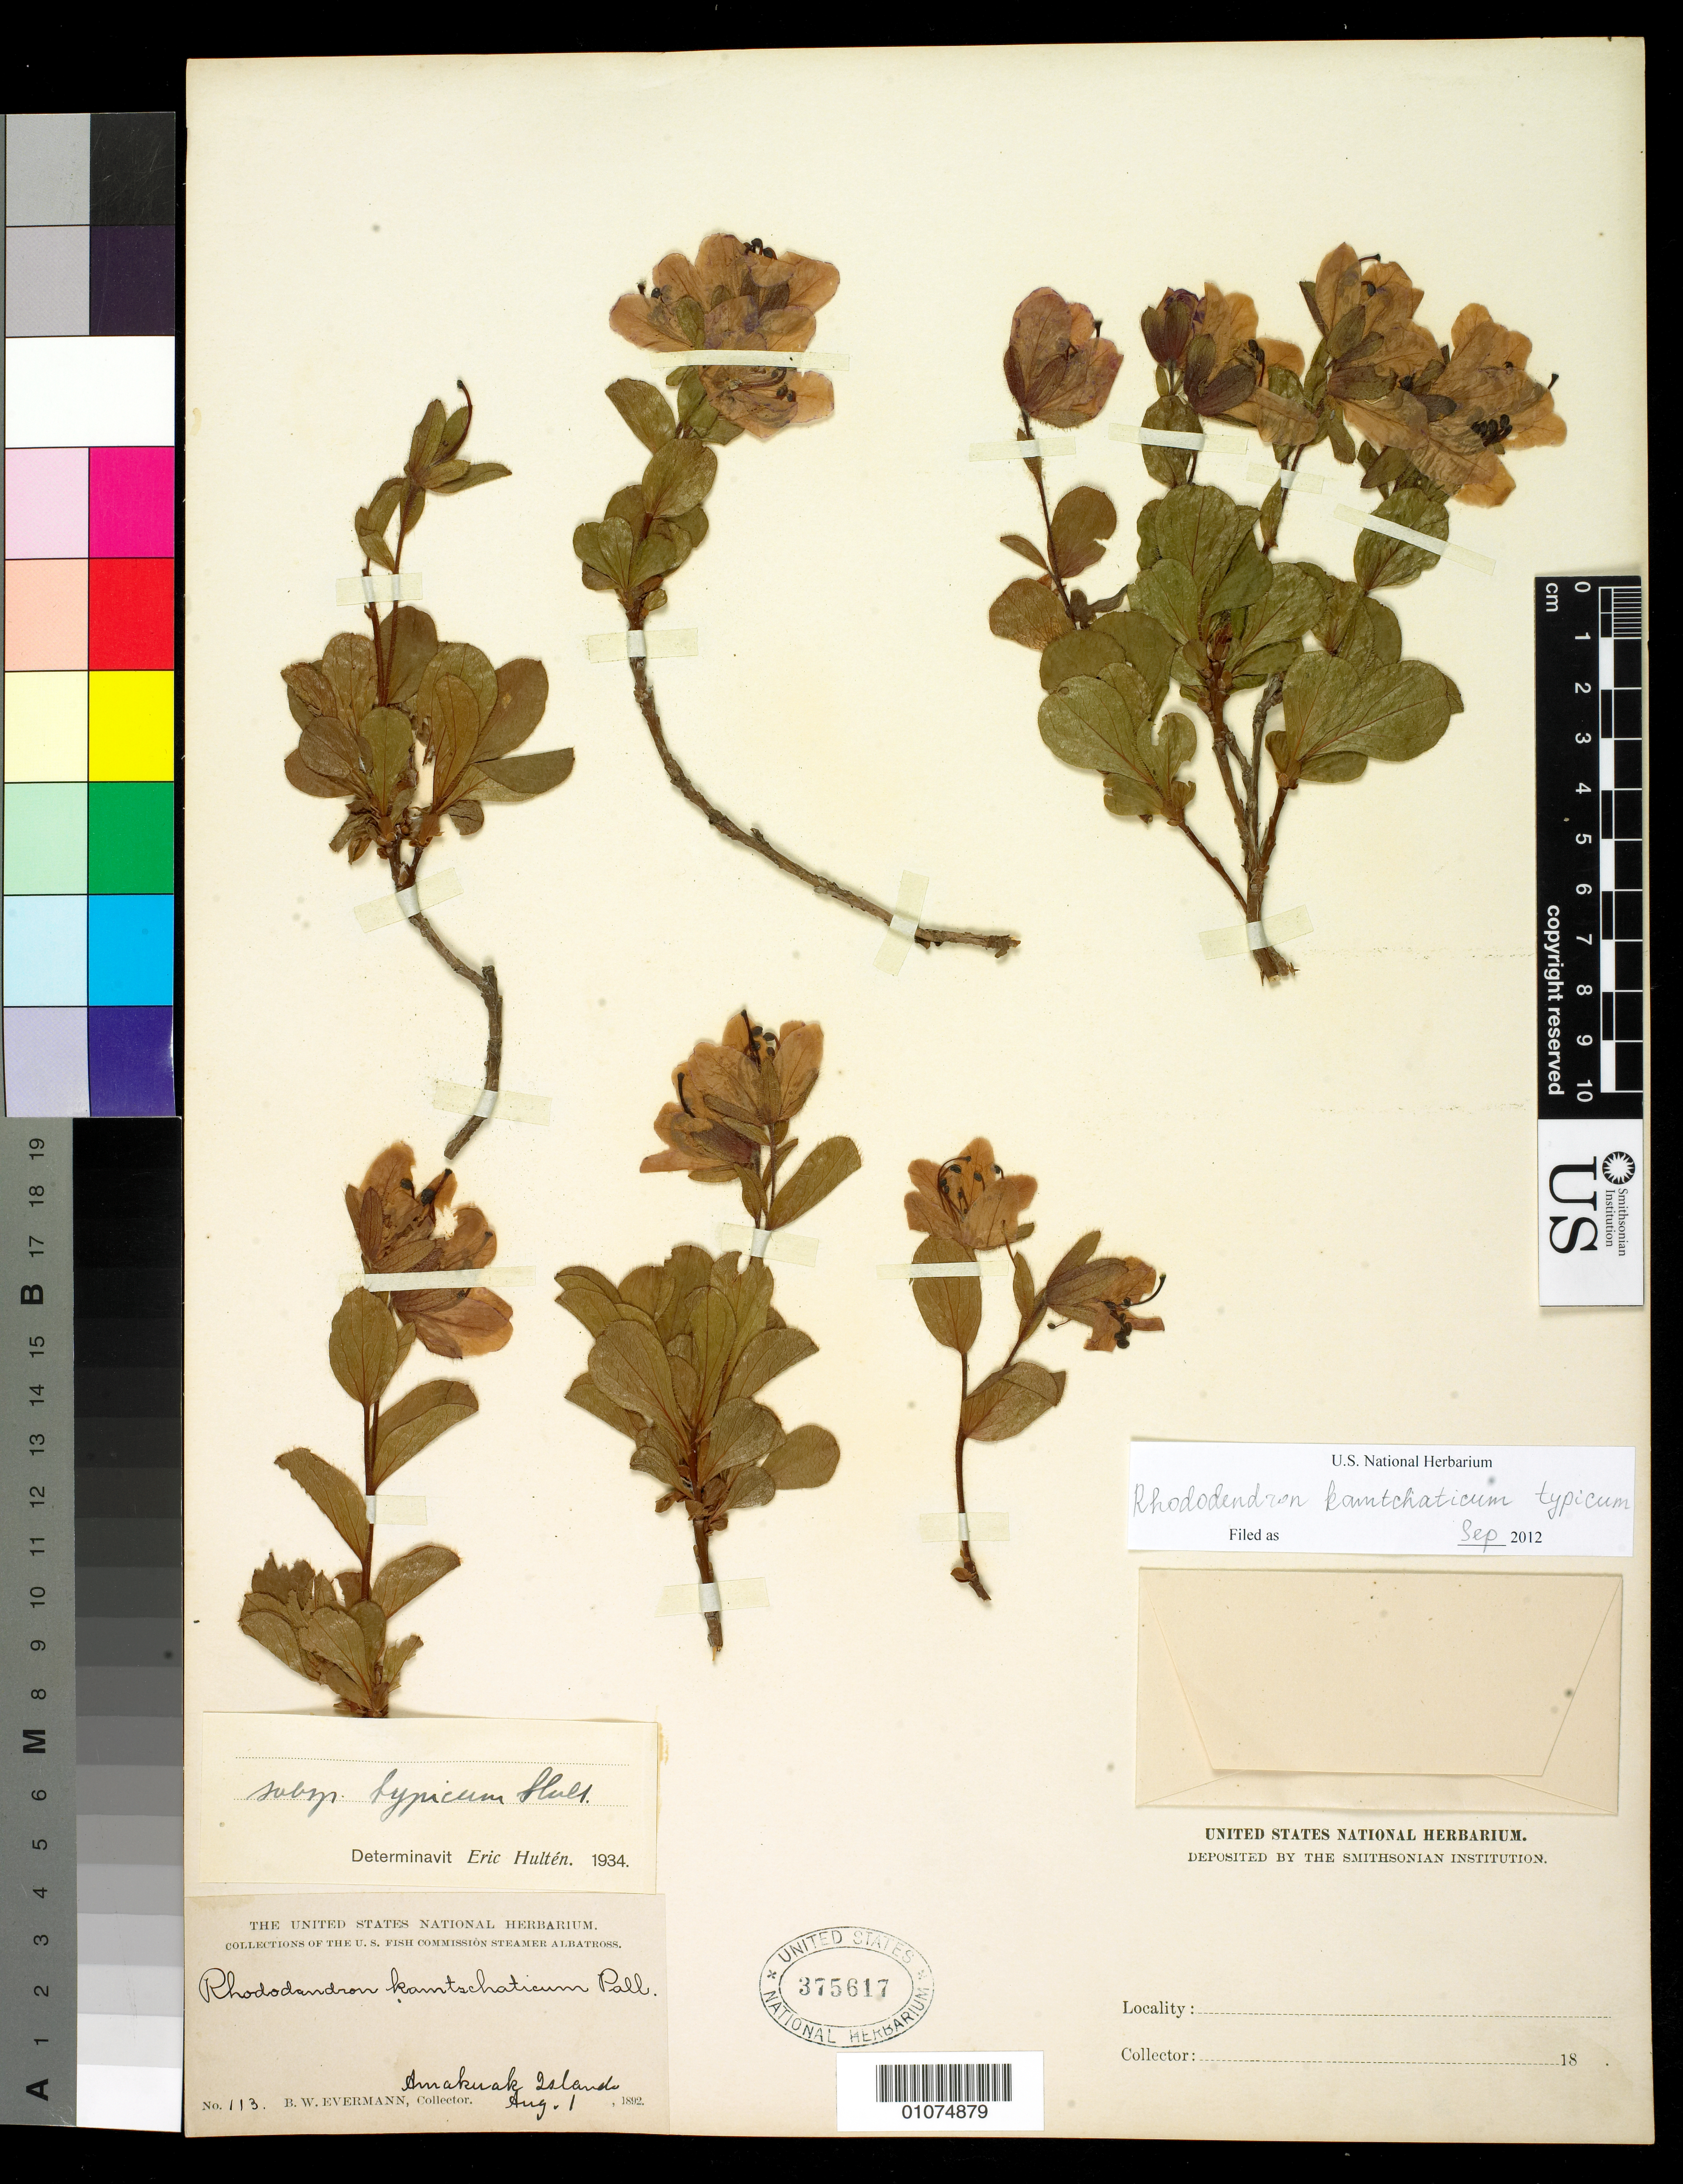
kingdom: Plantae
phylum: Tracheophyta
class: Magnoliopsida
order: Ericales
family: Ericaceae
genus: Rhododendron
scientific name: Rhododendron kamtschaticum subsp. typicum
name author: Pall.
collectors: B. W. Evermann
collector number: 113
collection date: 1892-08-01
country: United States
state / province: Alaska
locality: Amakuak Island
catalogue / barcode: US 375617